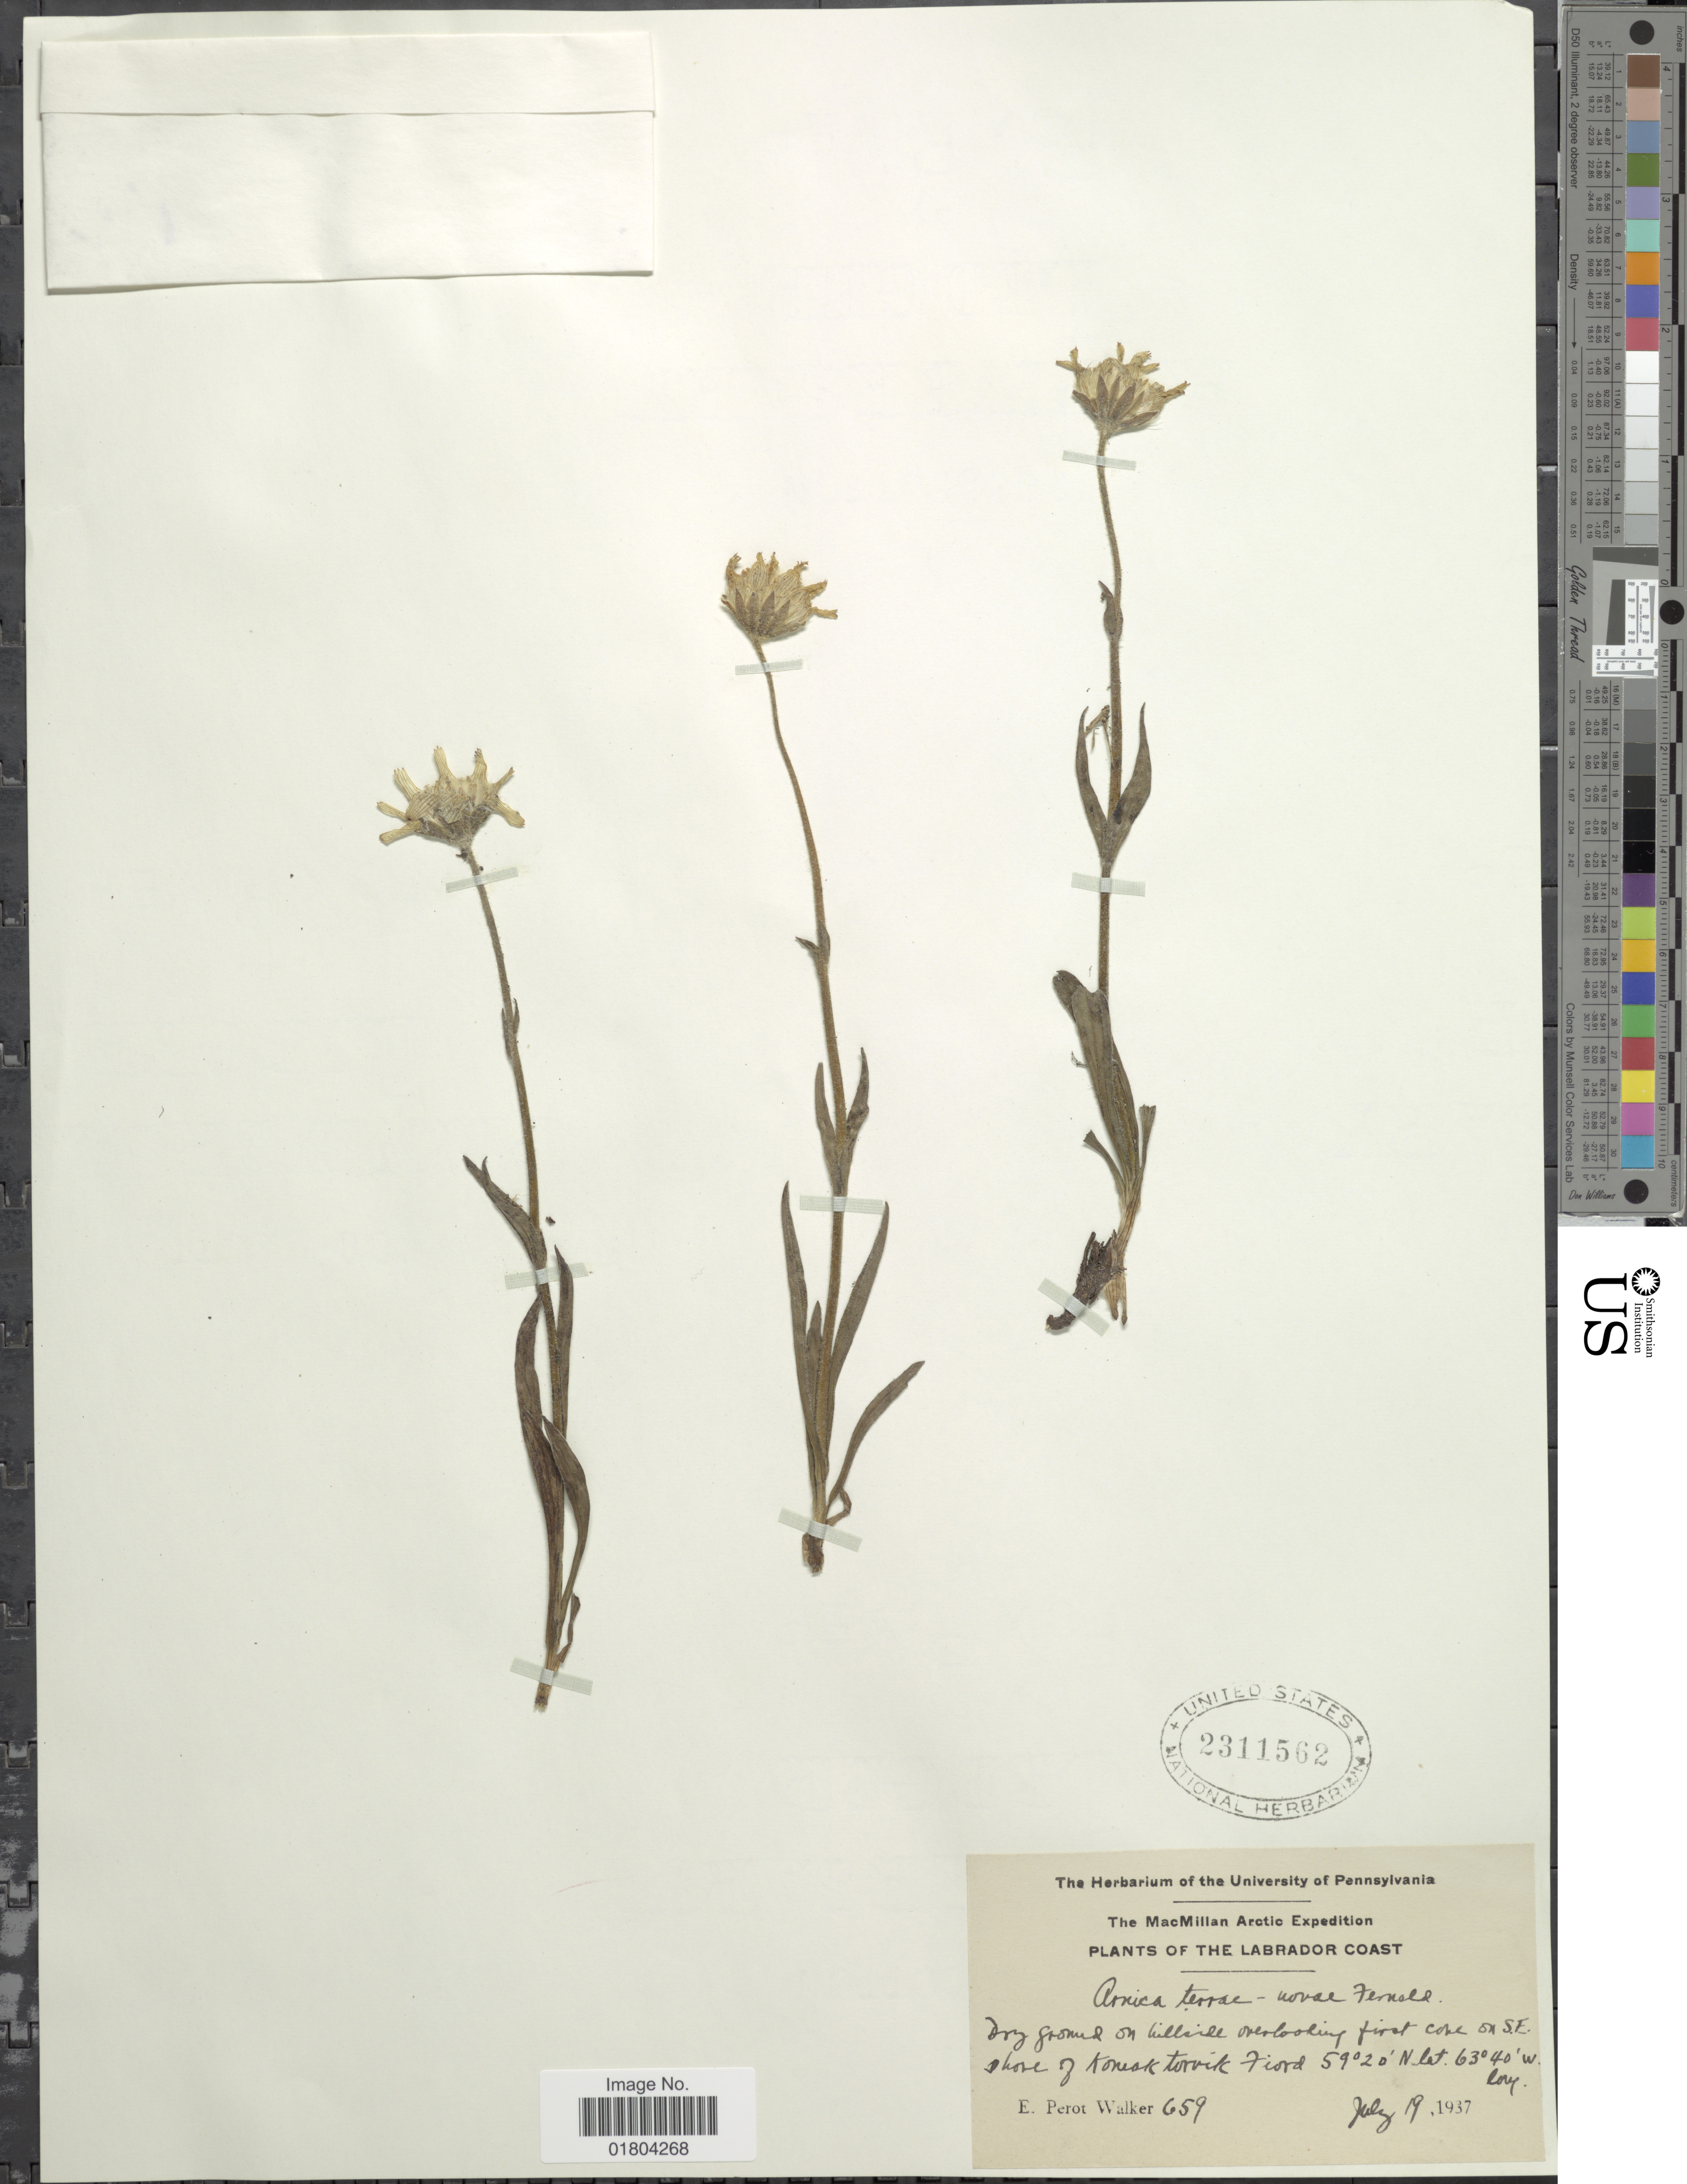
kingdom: Plantae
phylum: Tracheophyta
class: Magnoliopsida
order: Asterales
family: Asteraceae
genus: Arnica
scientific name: Arnica terraenovae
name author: Fernald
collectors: E. P. Walker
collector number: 659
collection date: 1937-07-19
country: Canada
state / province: Newfoundland and Labrador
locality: The Labrador Coast, Dry ground on hillside overlooking first cone on S.E. shore of Komaktorvik fiord.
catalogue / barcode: US 2311562